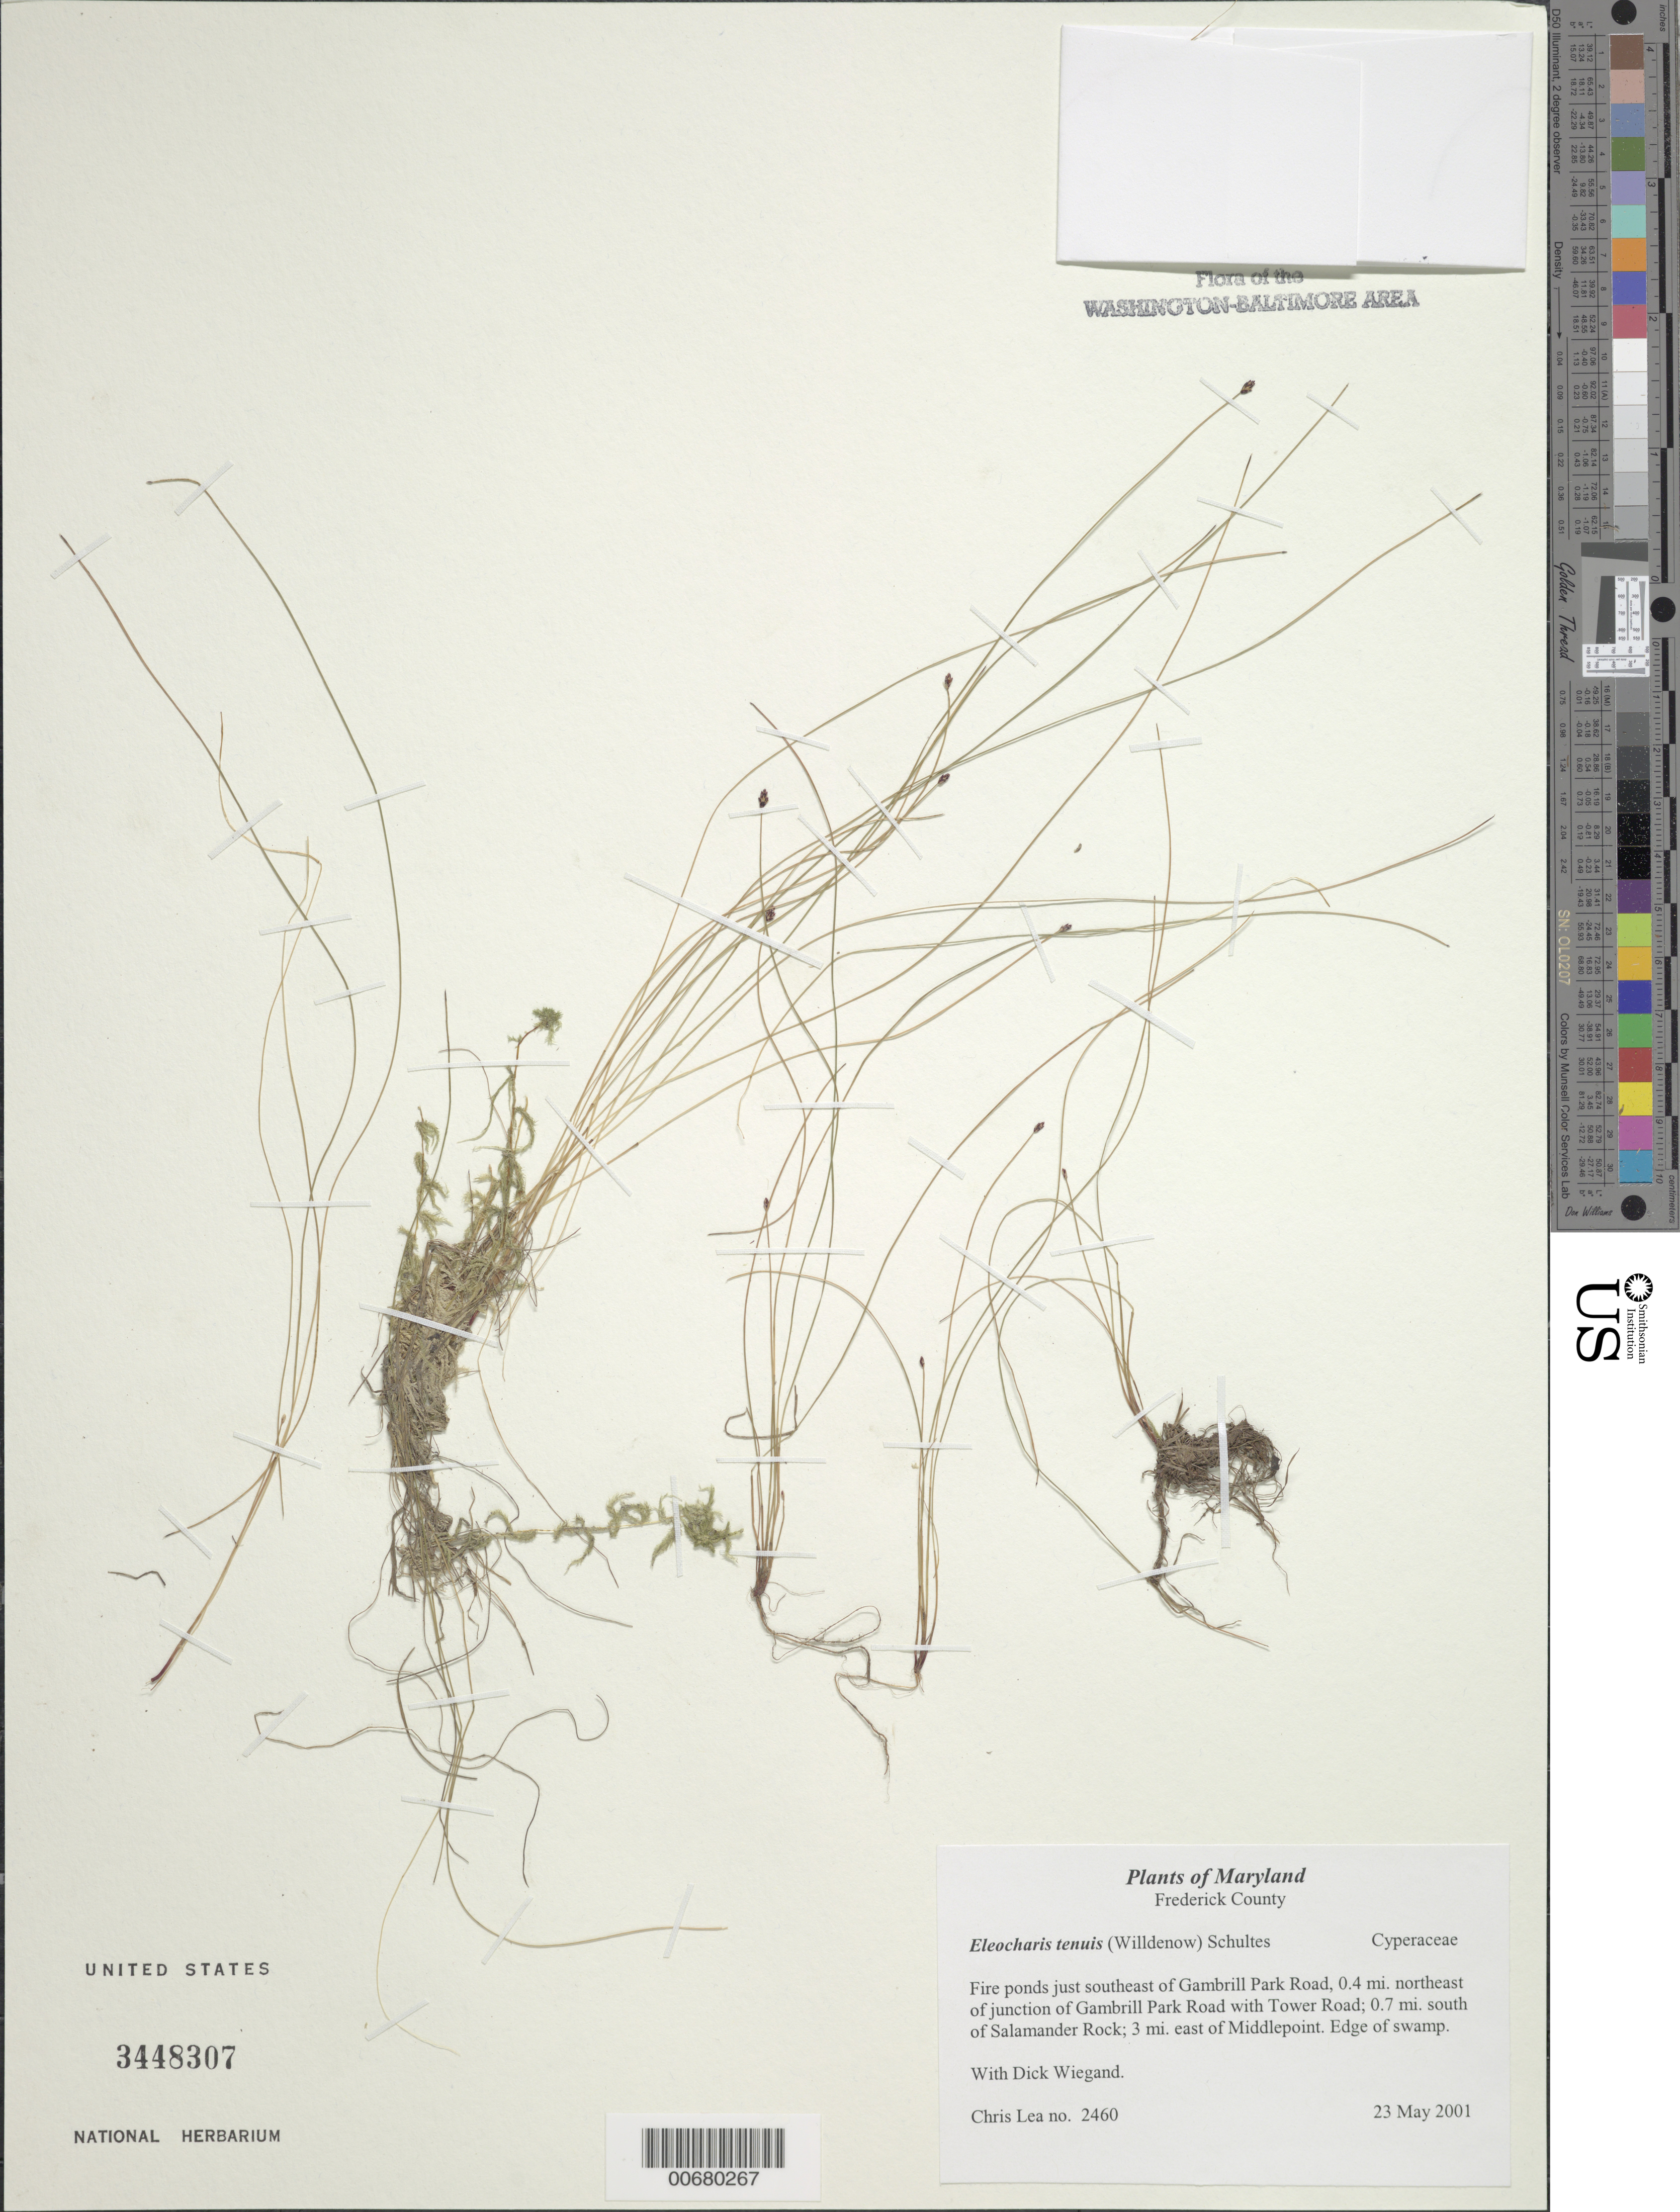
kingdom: Plantae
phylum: Tracheophyta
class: Liliopsida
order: Poales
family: Cyperaceae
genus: Eleocharis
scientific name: Eleocharis tenuis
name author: (Willd.) Schult.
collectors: C. Lea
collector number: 2460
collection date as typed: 23 May 2001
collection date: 2001-05-23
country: United States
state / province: Maryland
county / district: Frederick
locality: Fire ponds just southeast of Gambrill Park Road, 0.4 mi. northeast of junction of Gambrill Park Road with Tower Road; 0.7 mi. south of Salamander Rock; 3 mi. east of Middlepoint.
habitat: Edge of swamp.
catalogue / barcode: US 3448307